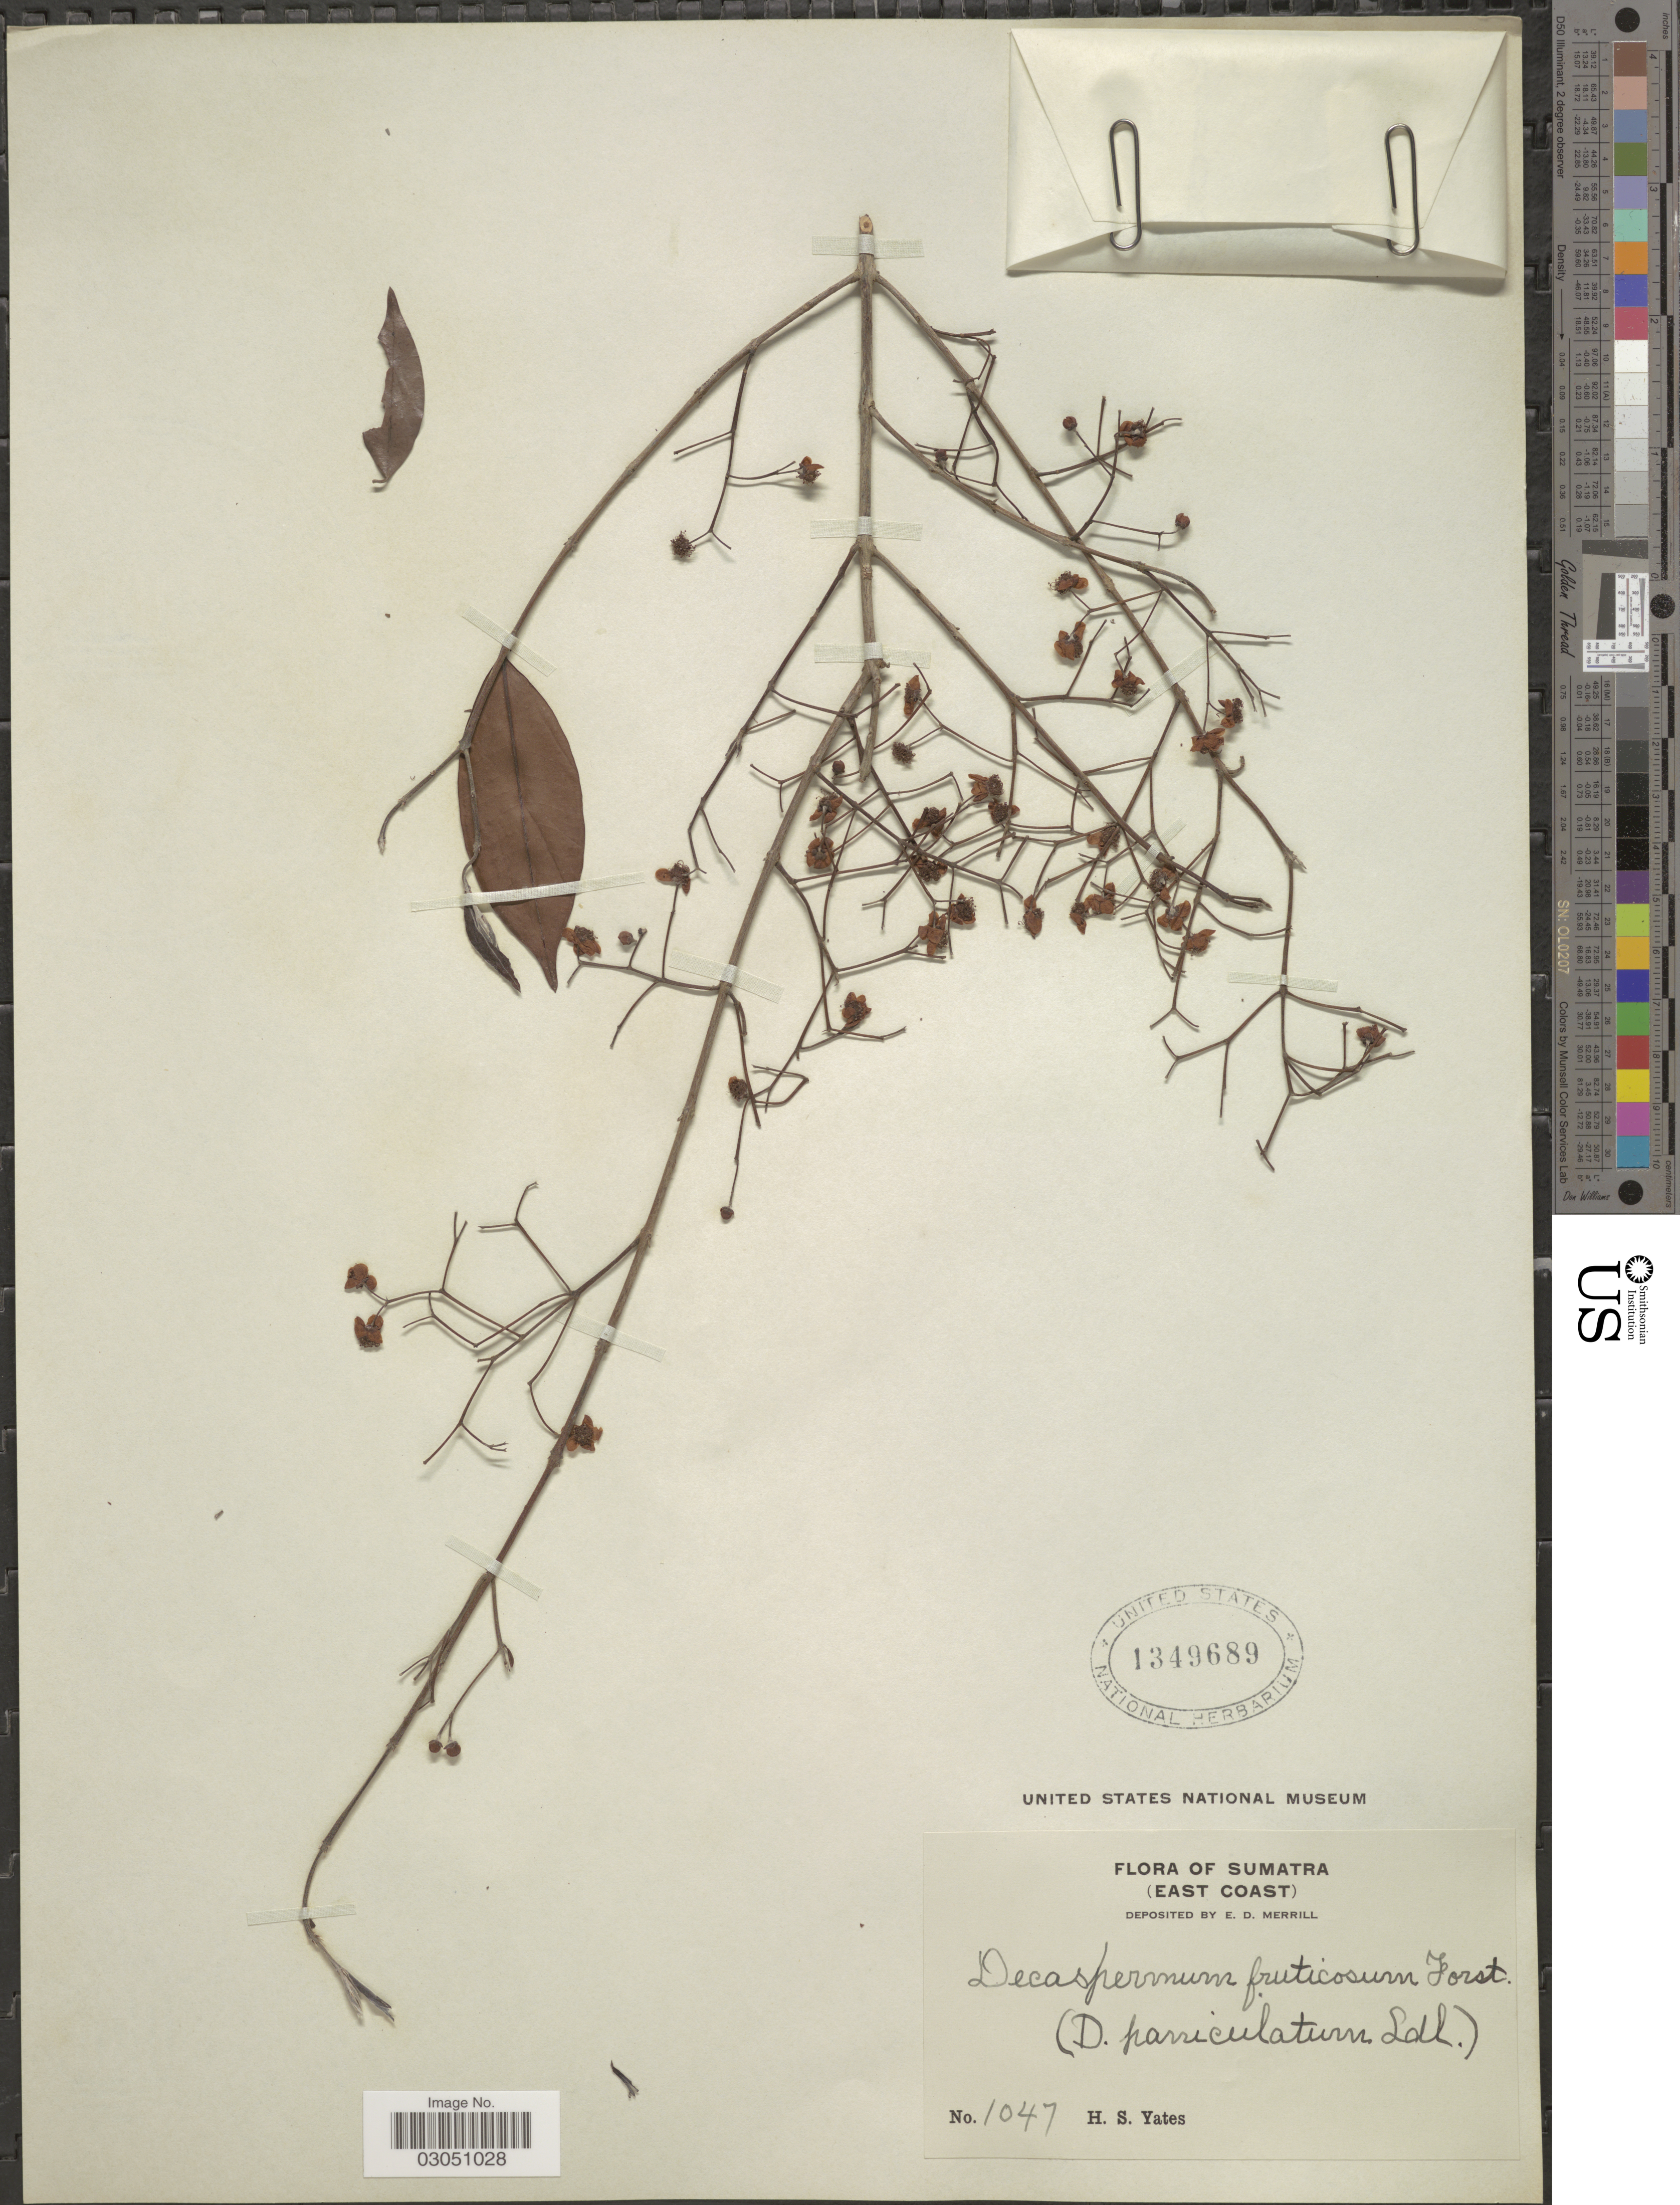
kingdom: Plantae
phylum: Tracheophyta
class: Magnoliopsida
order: Myrtales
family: Myrtaceae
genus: Decaspermum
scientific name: Decaspermum fruticosum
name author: J.R. Forst. & G. Forst.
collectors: H. S. Yates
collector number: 1047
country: Indonesia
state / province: Sumatra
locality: (East Coast).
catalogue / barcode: US 1349689